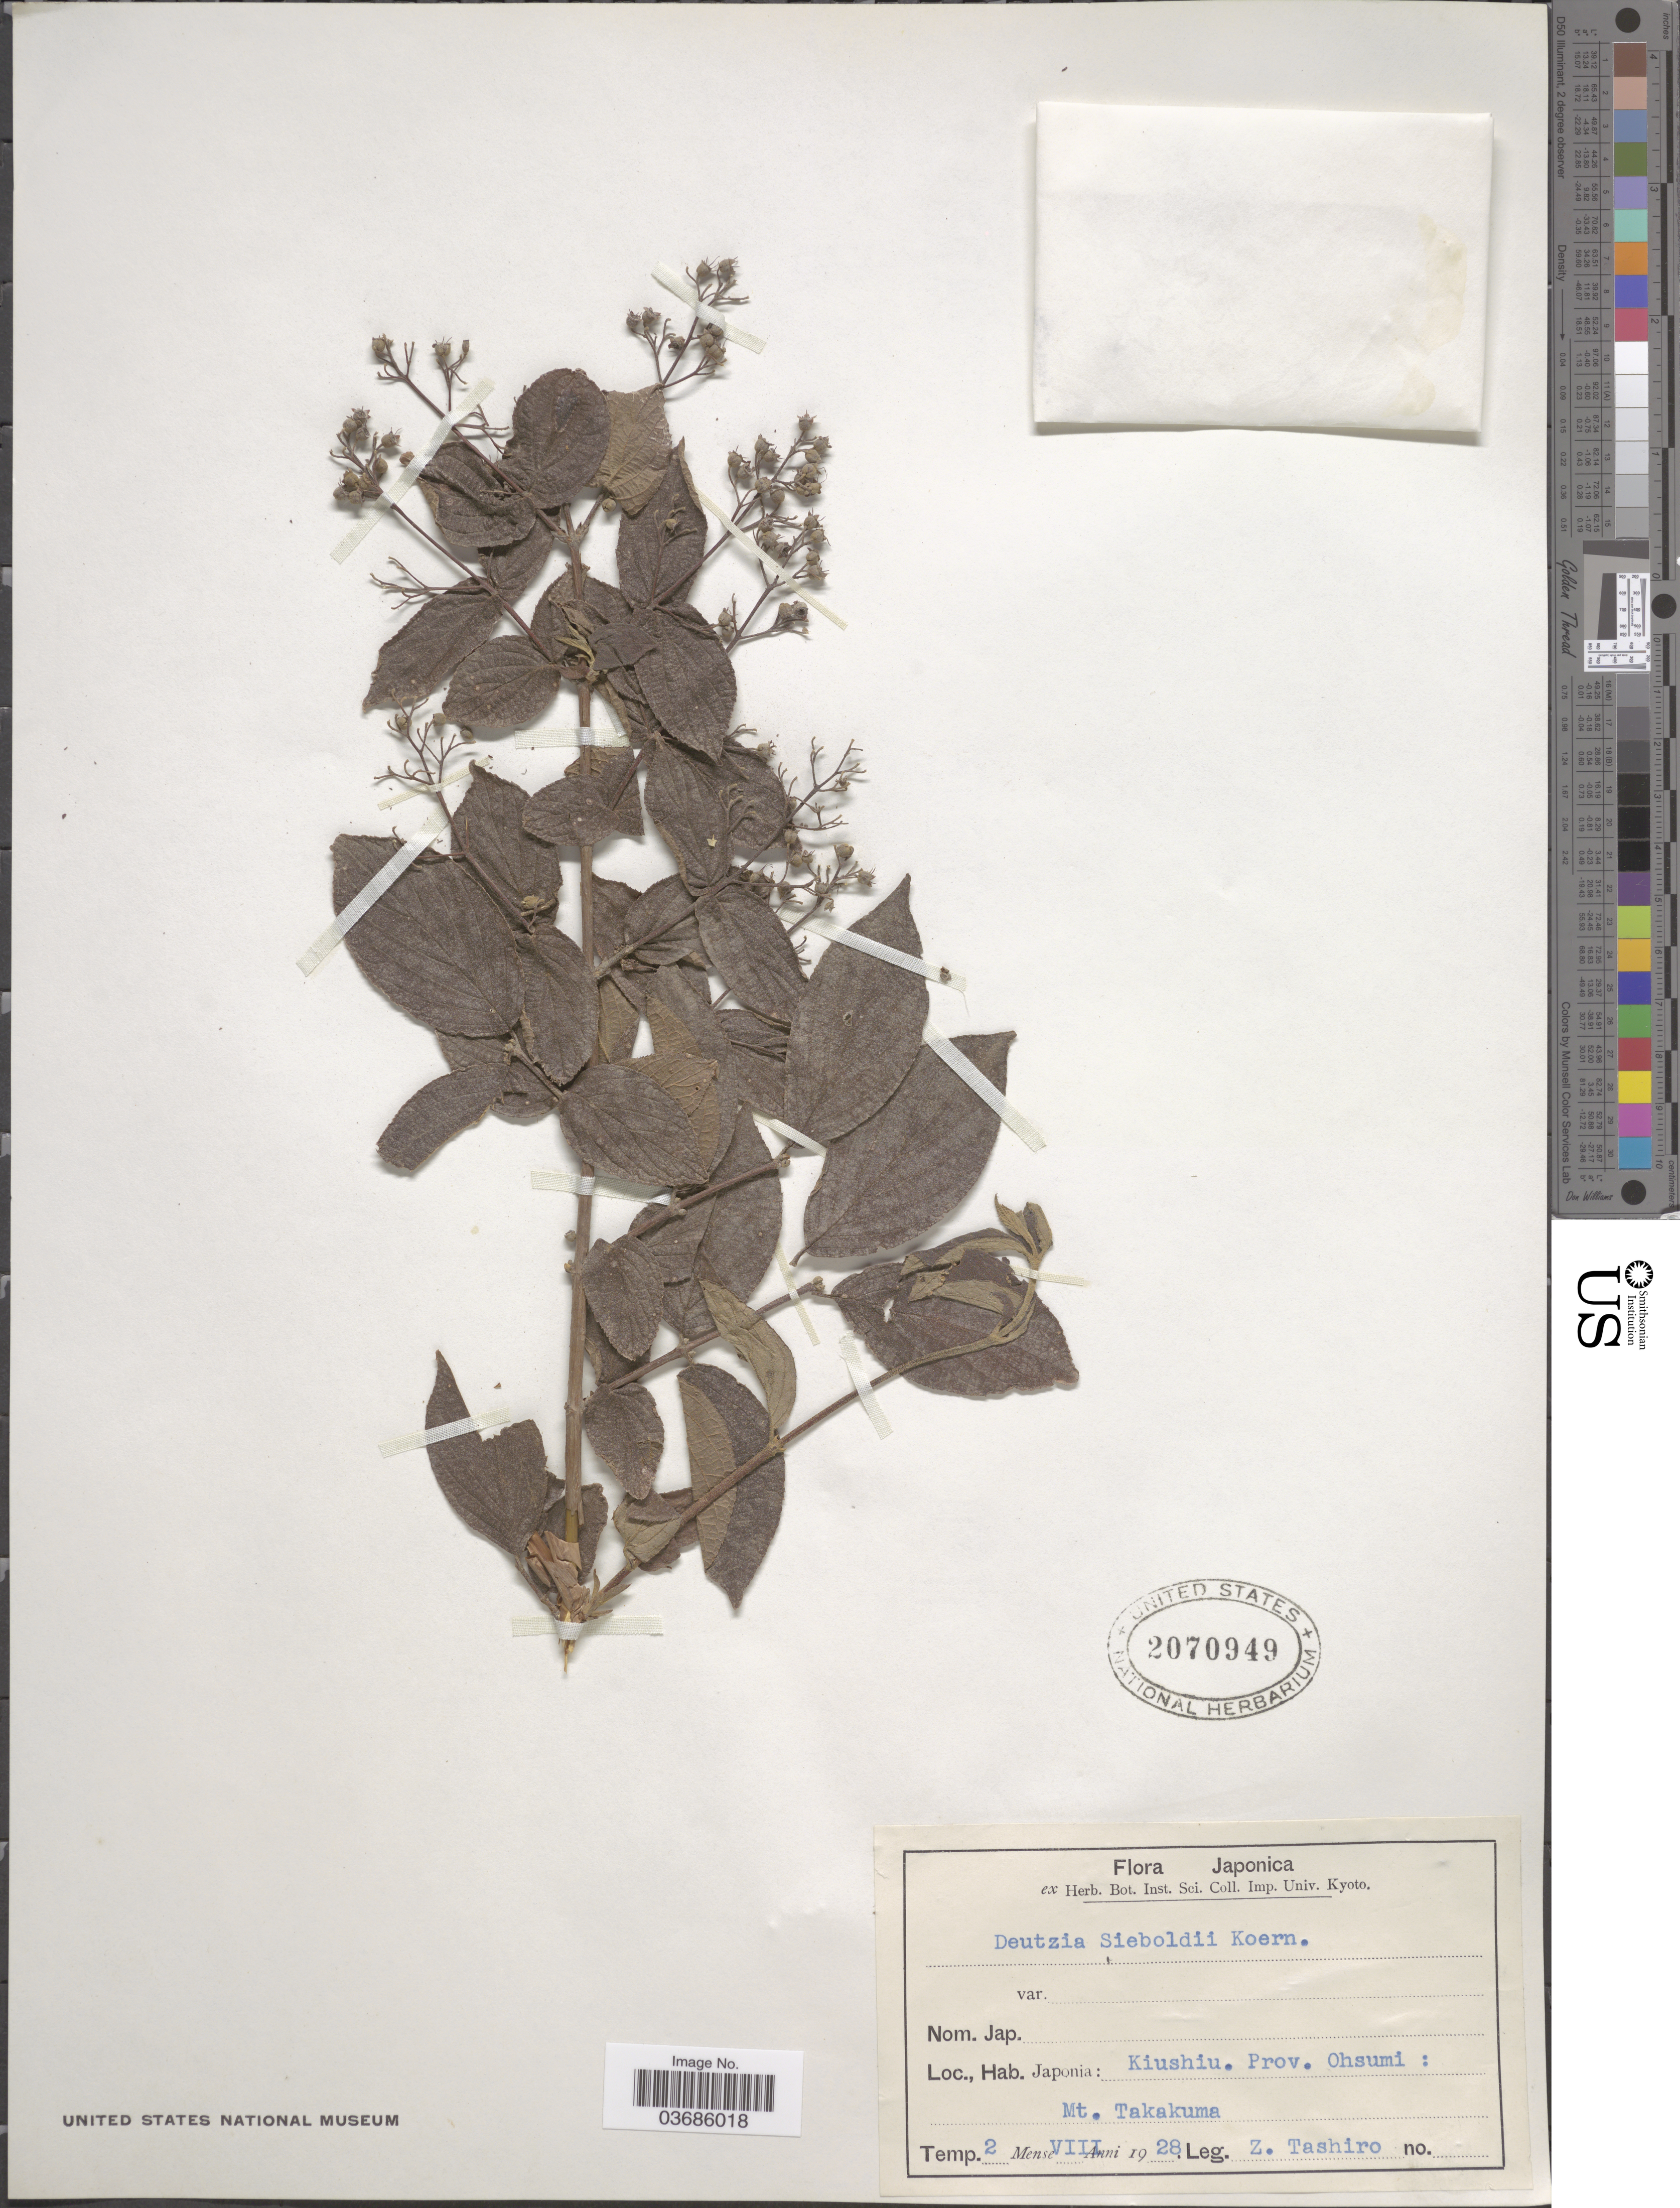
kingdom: Plantae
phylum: Tracheophyta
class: Magnoliopsida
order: Cornales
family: Hydrangeaceae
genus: Deutzia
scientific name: Deutzia sieboldii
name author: Körn.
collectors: Z. Tashiro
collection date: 1928-08-02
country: Japan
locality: Kiushiu. Prov. Ohsumi: Mt. Takakuma.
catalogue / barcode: US 2070949